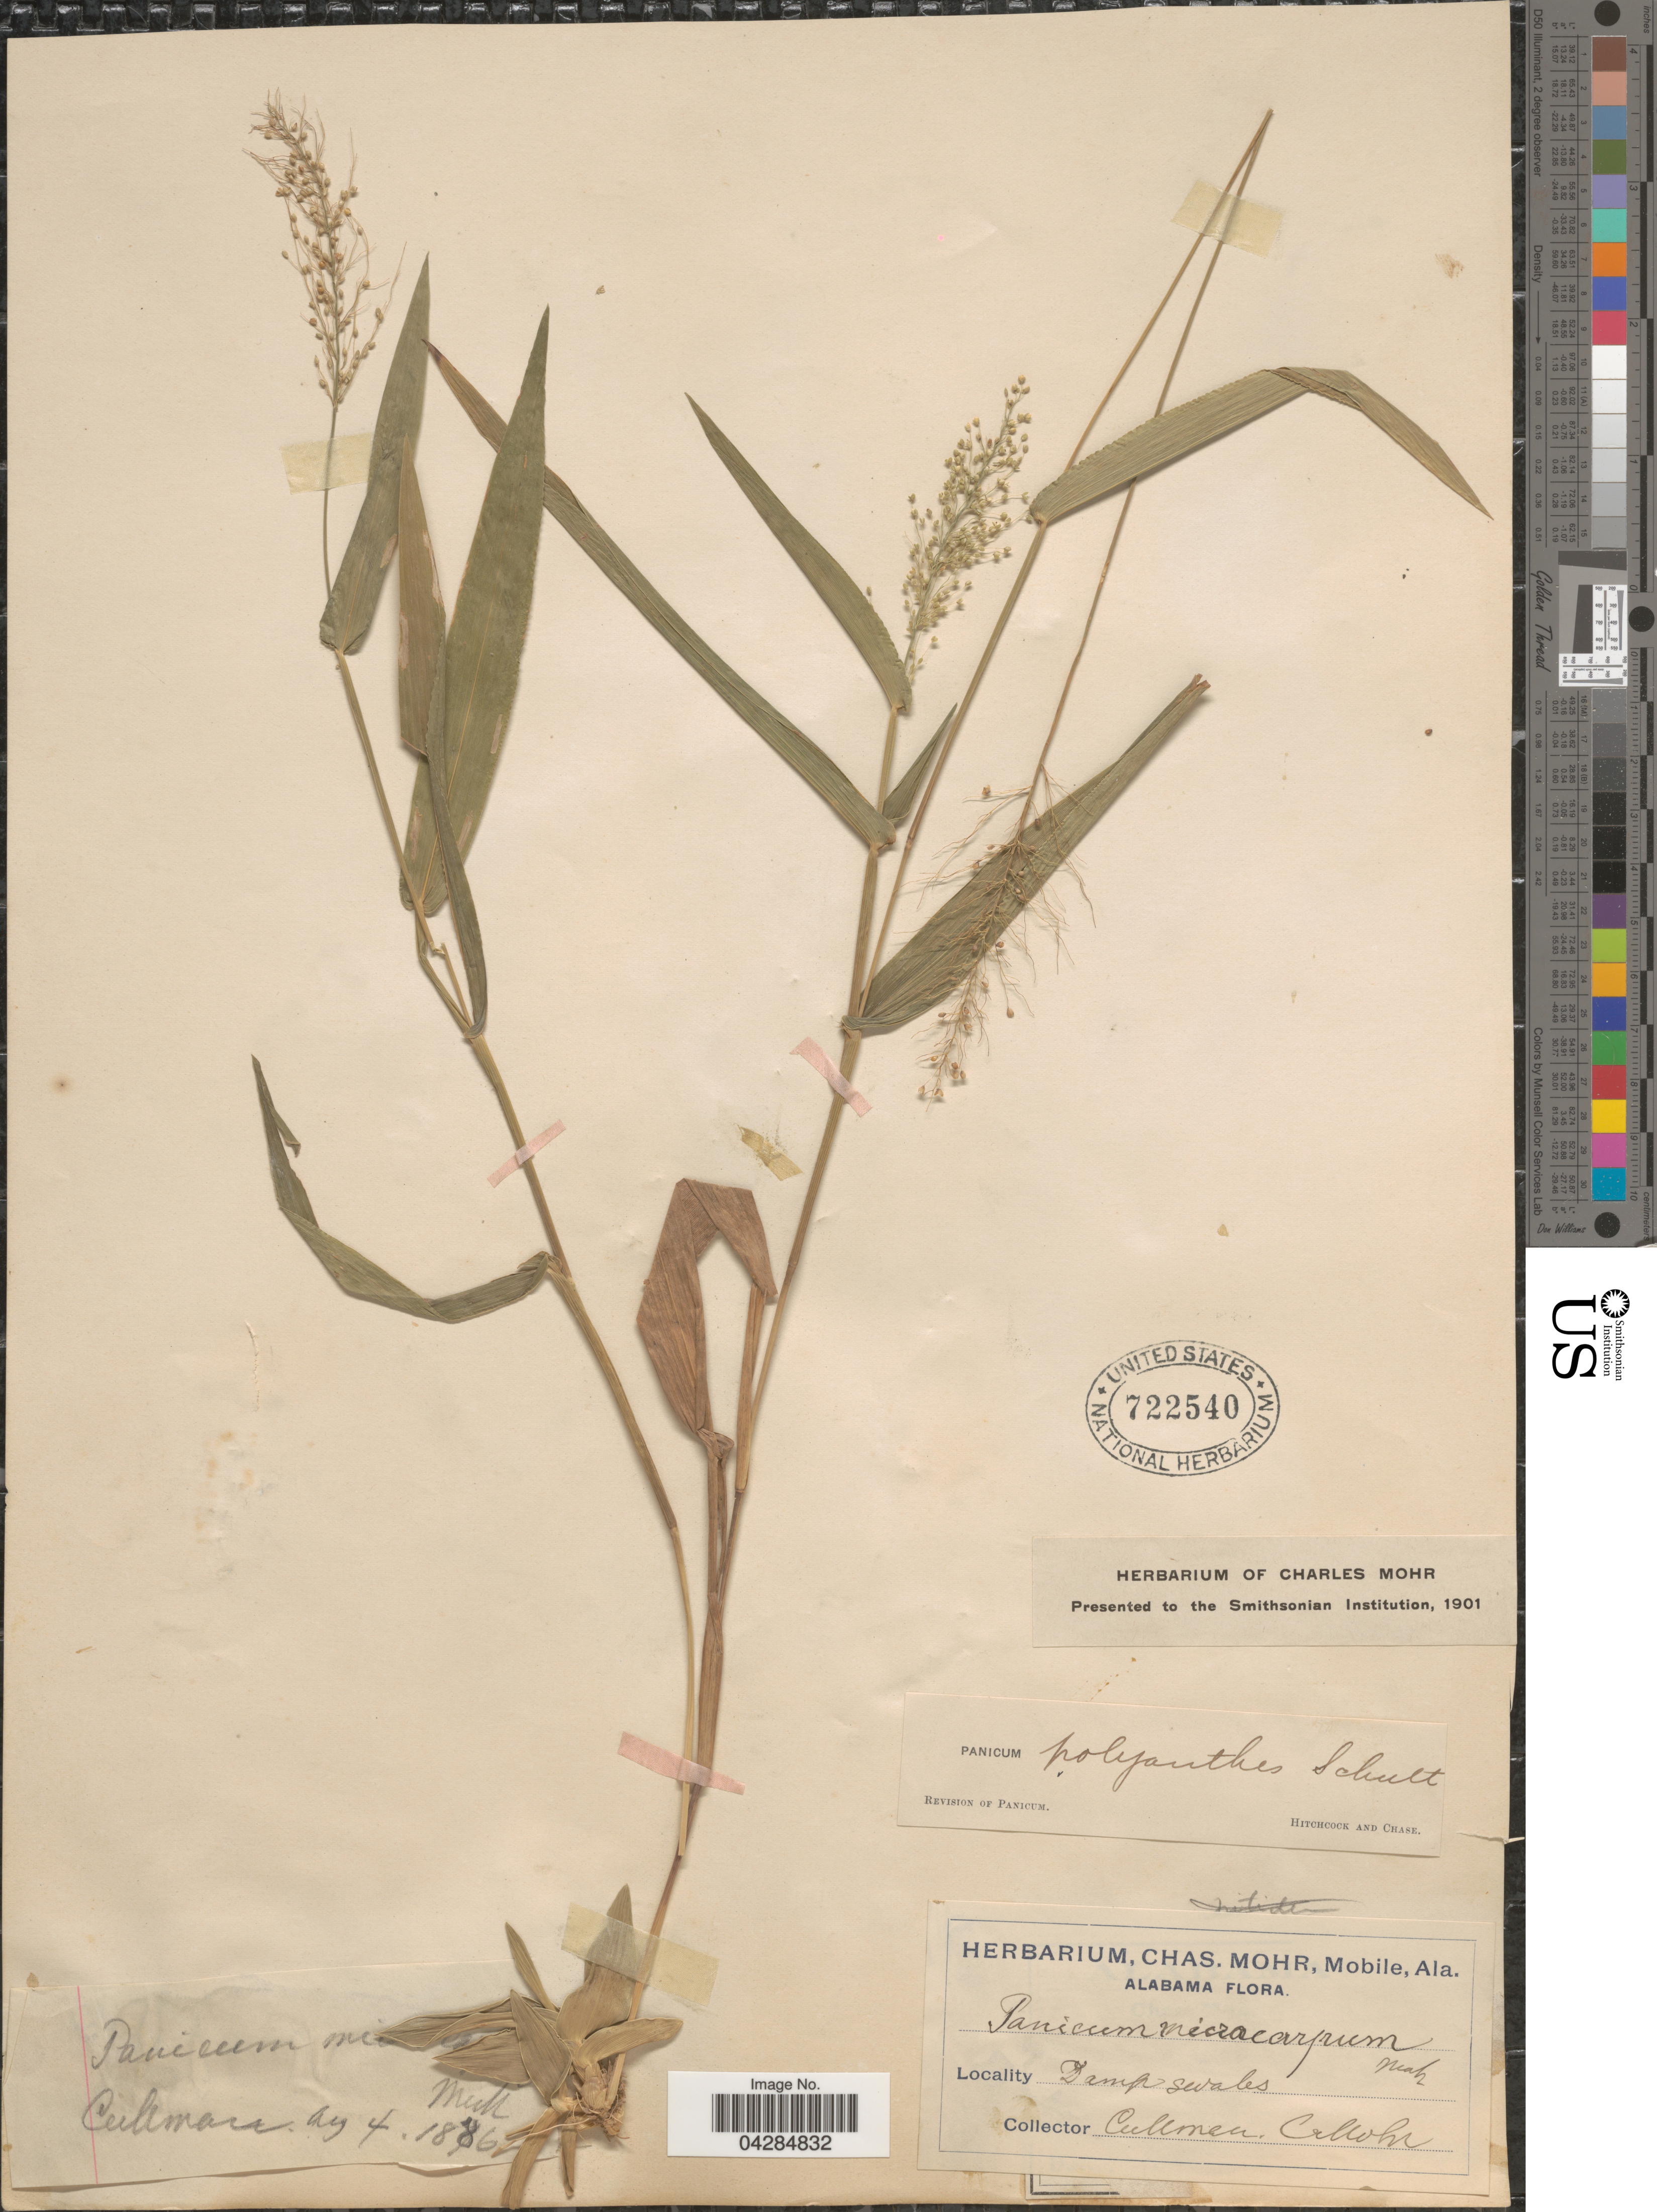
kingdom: Plantae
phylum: Tracheophyta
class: Liliopsida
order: Poales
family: Poaceae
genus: Dichanthelium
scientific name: Dichanthelium polyanthes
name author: (Schult.) Mohlenbr.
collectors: Mohr, C. T. (herbarium)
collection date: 1886-08-04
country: United States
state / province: Alabama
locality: Cullman.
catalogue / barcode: US 722540